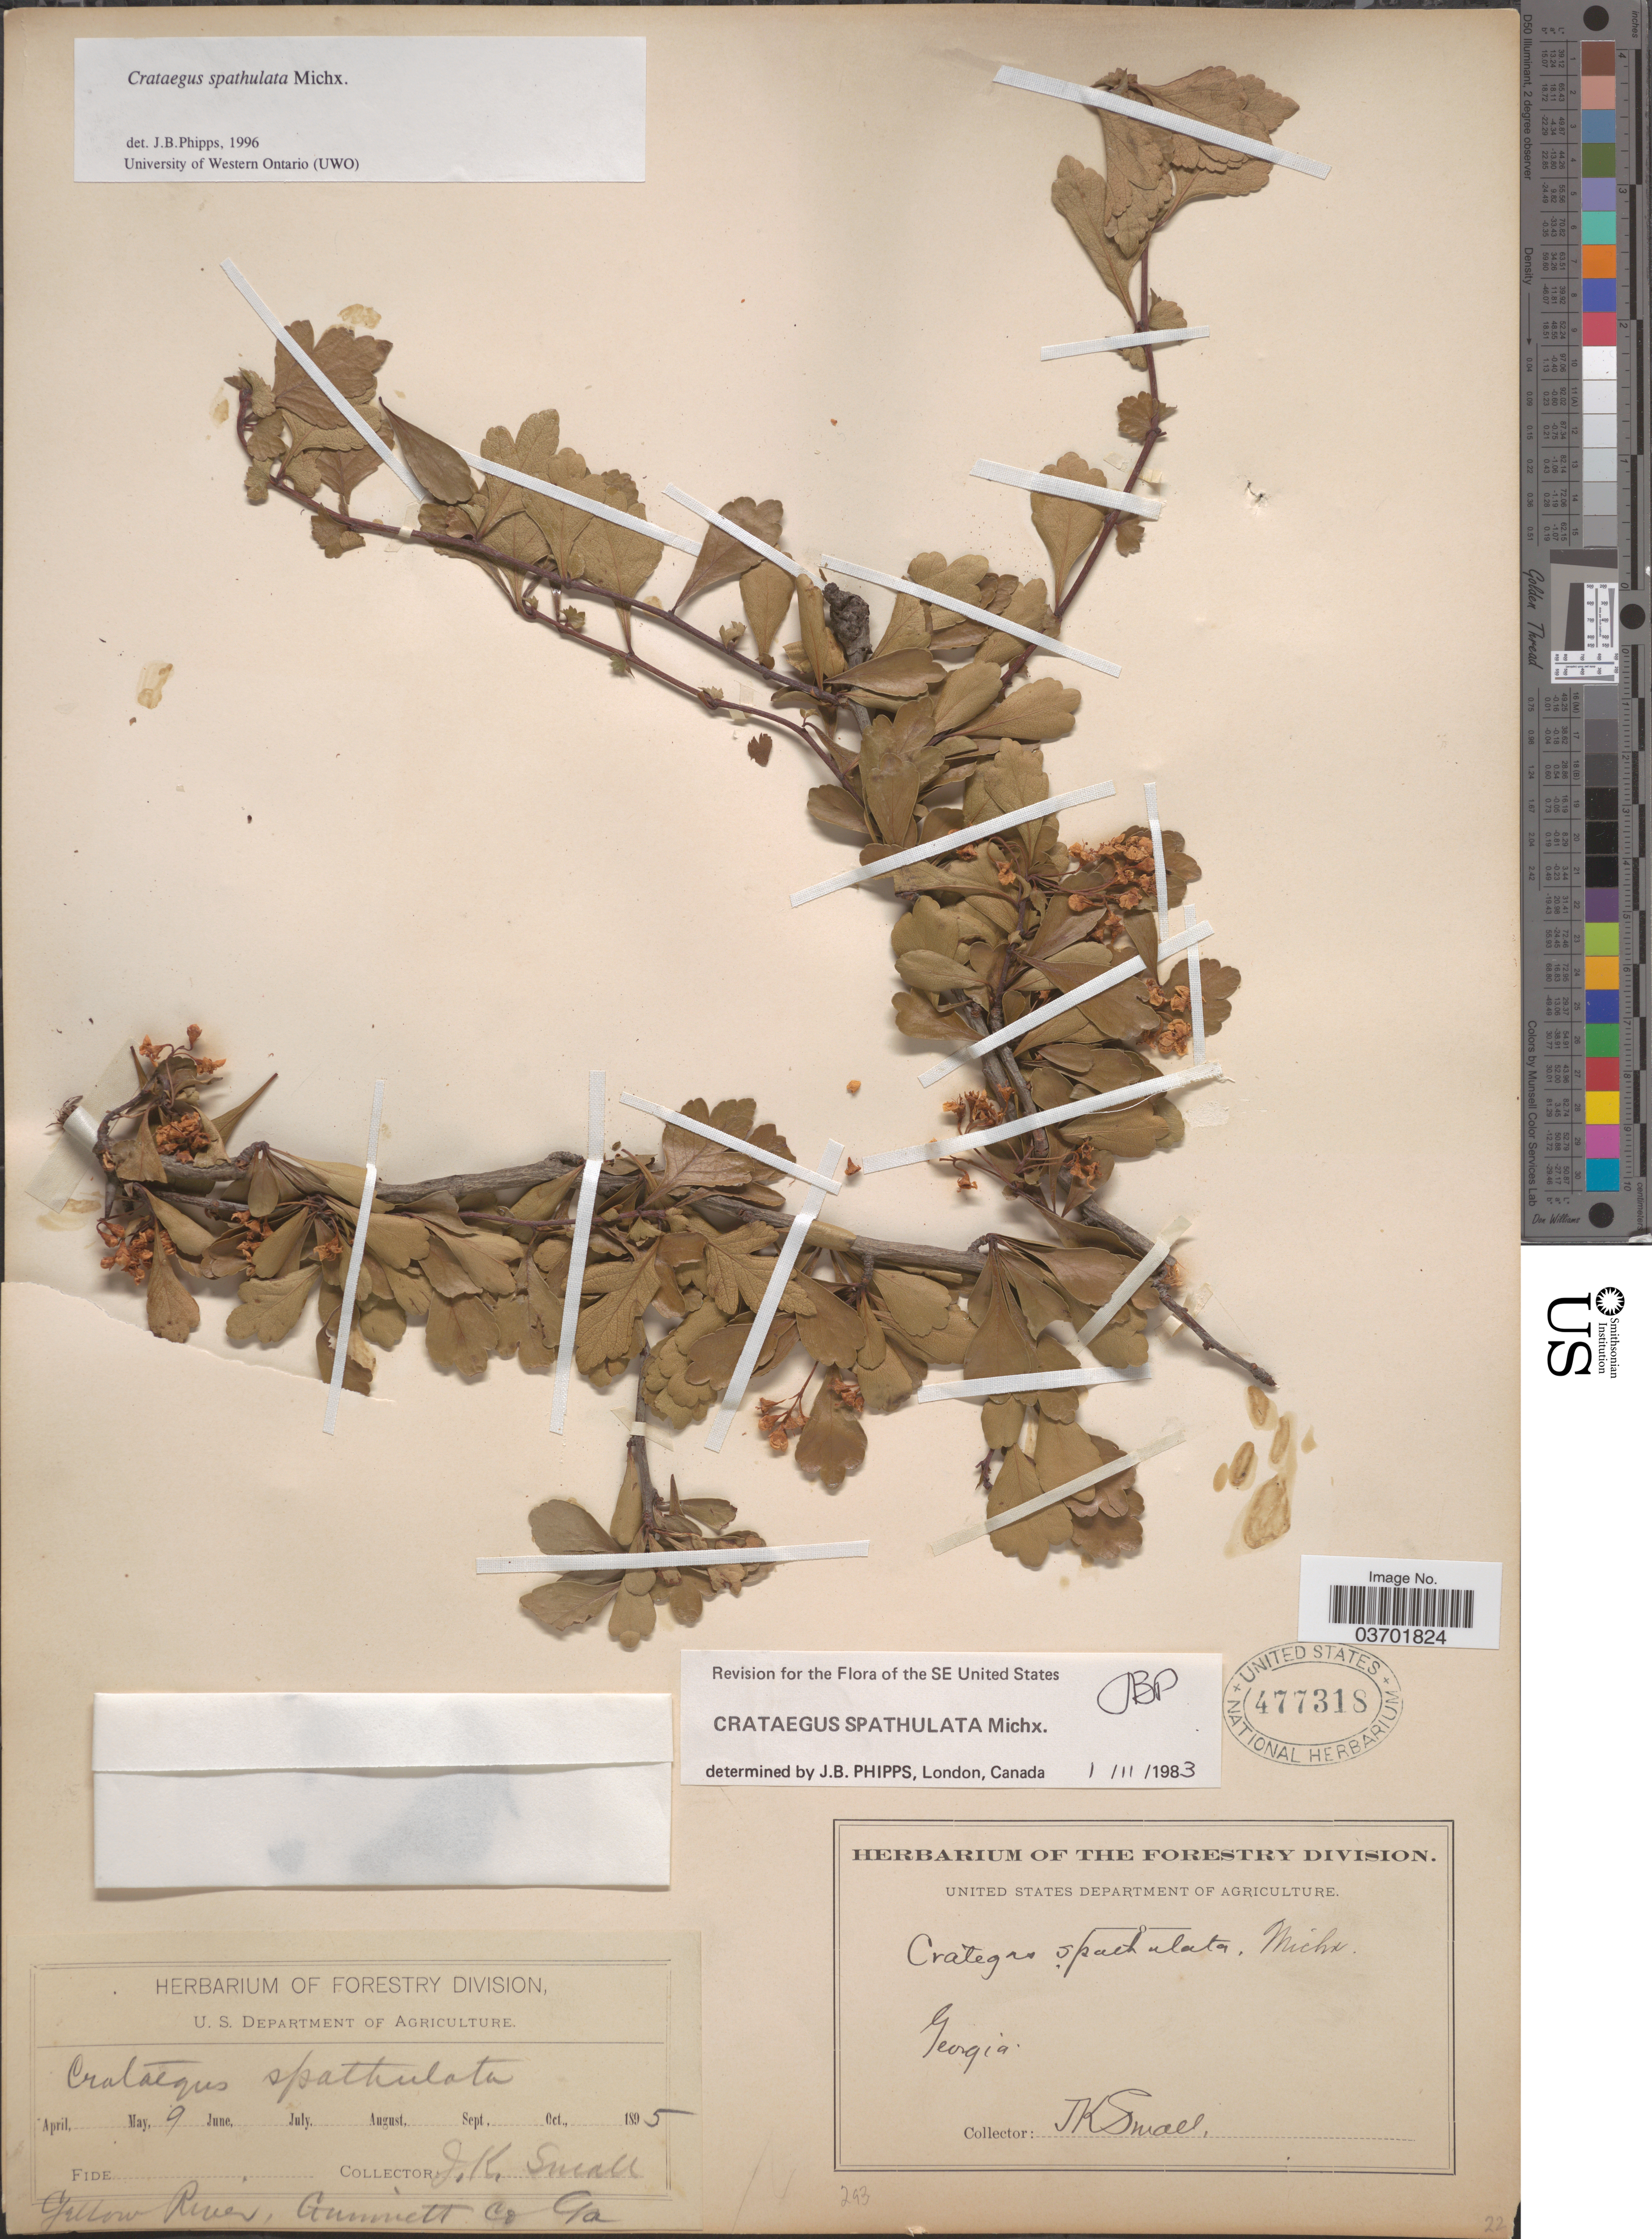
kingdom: Plantae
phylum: Tracheophyta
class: Magnoliopsida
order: Rosales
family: Rosaceae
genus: Crataegus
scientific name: Crataegus spathulata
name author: Michx.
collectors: J. K. Small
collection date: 1895-05-09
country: United States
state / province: Georgia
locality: Yellow River, Gwinnett Co.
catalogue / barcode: US 477318